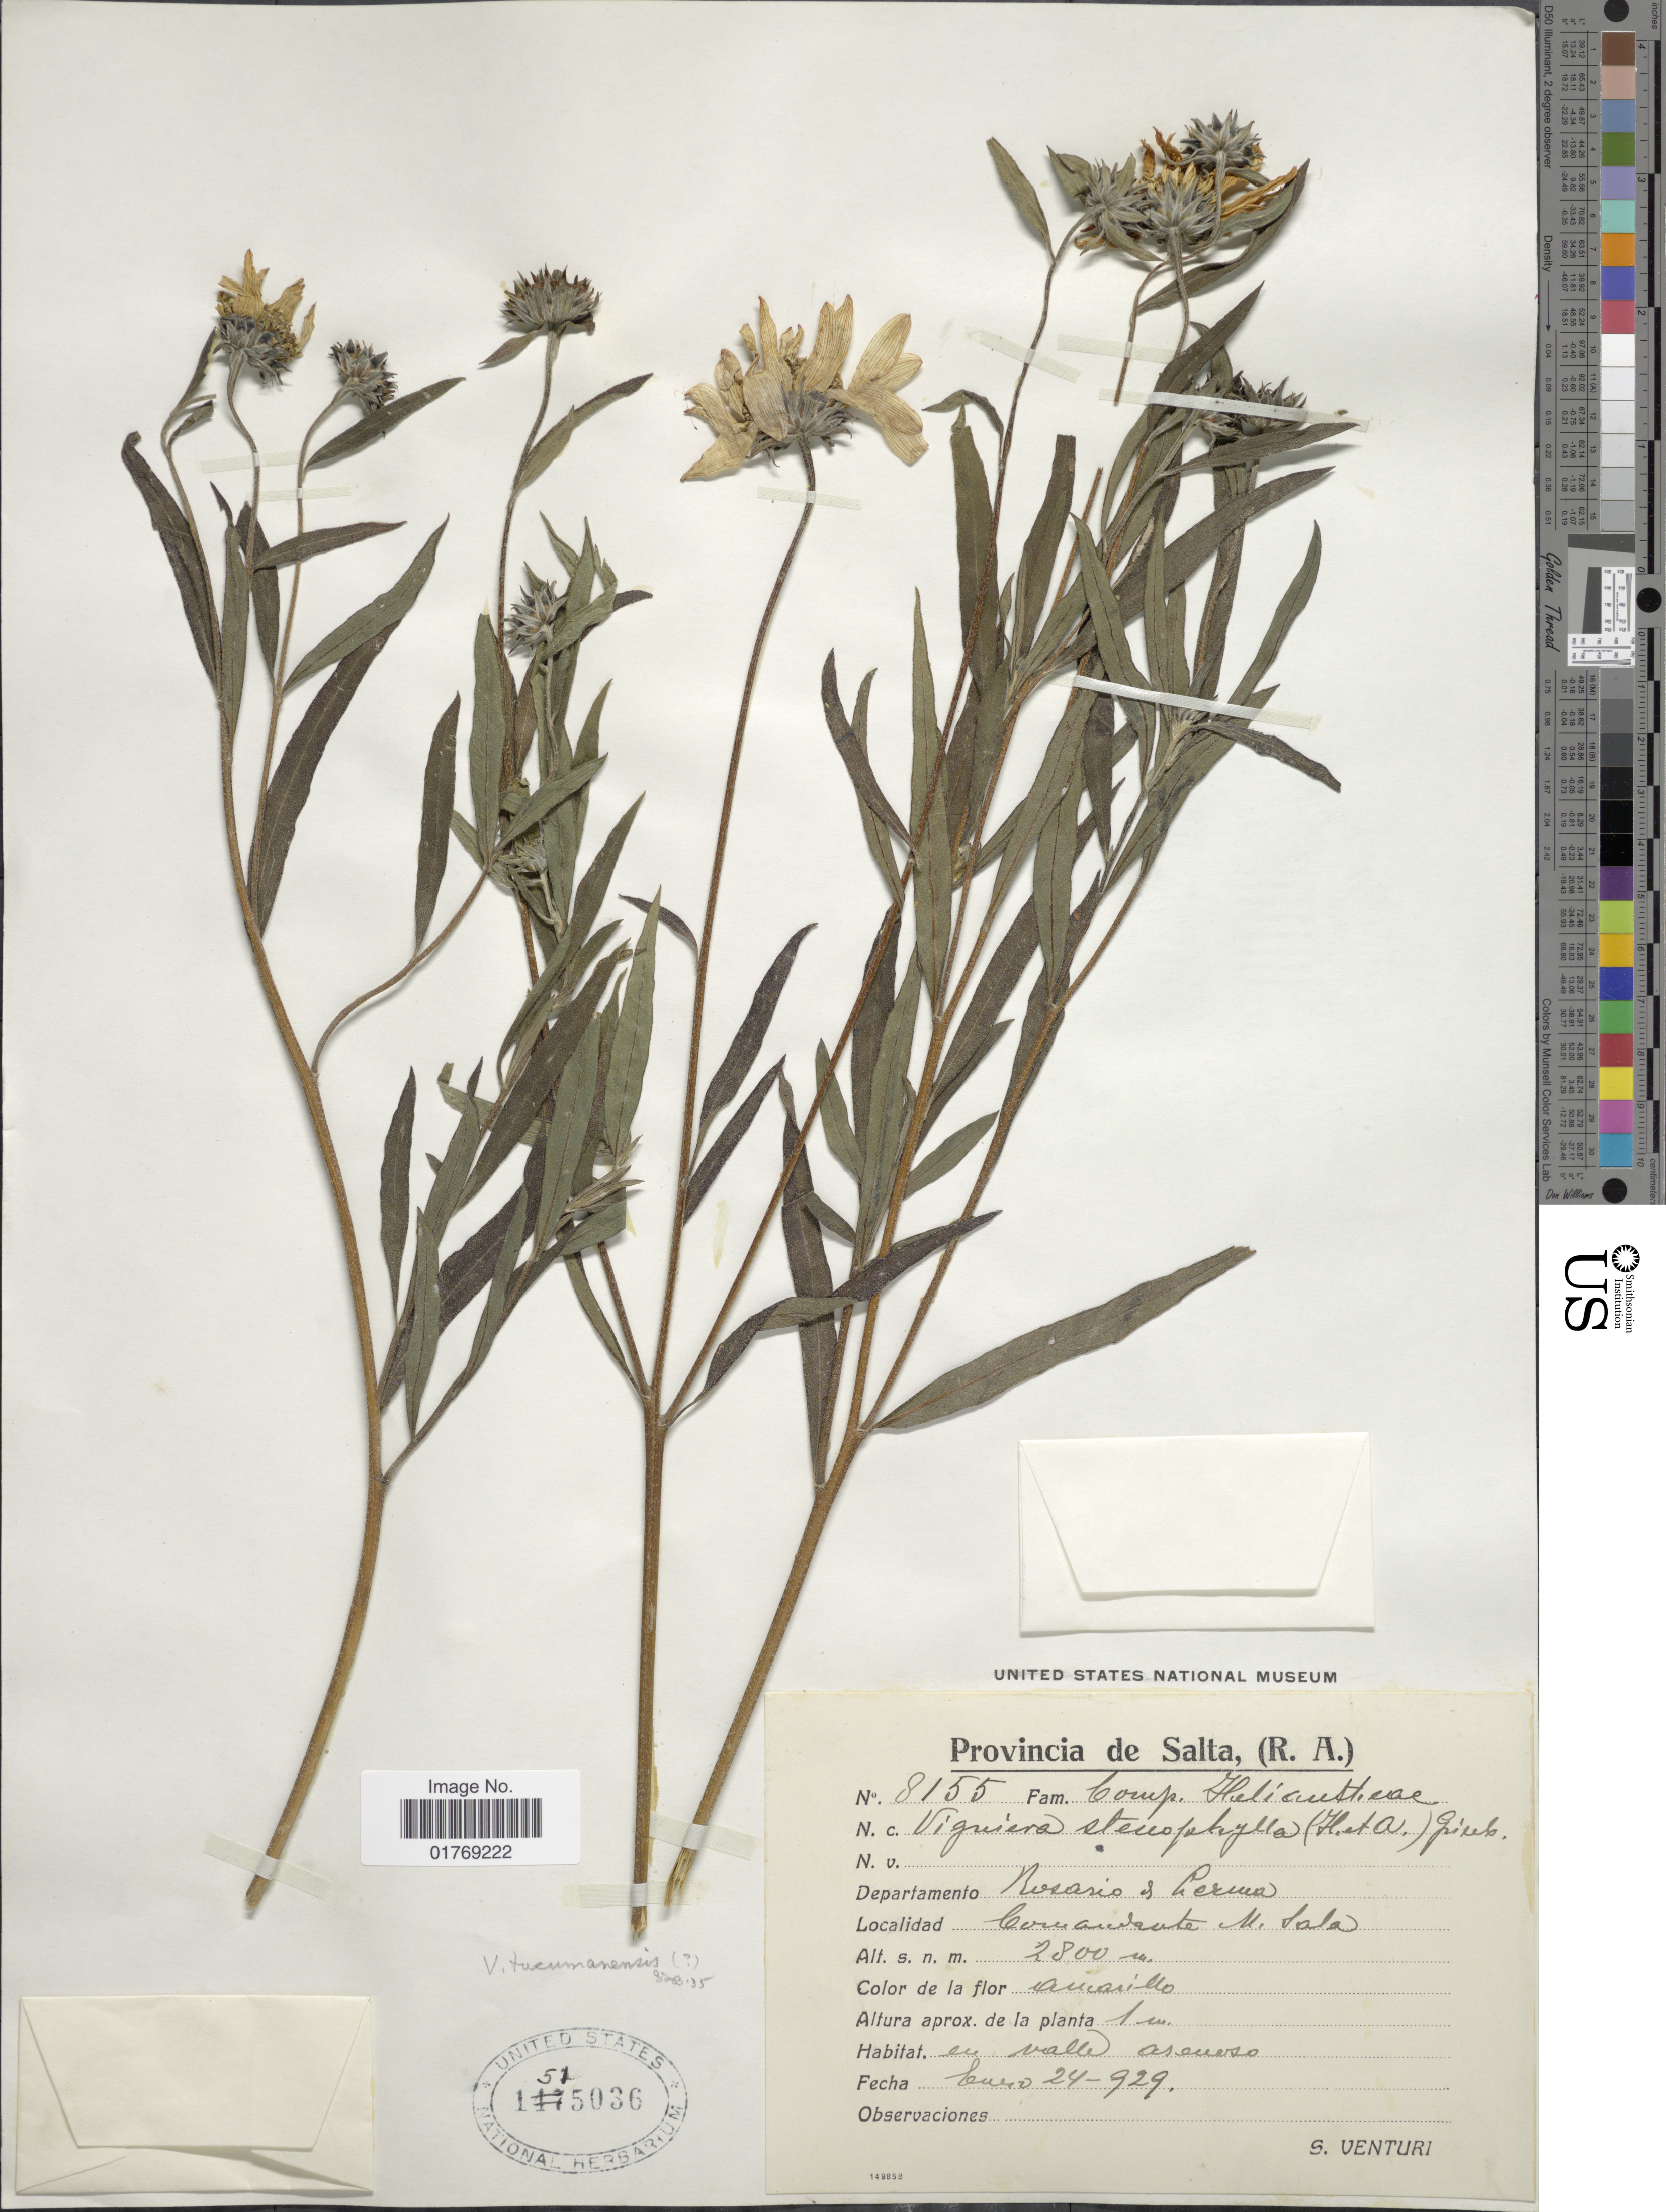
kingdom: Plantae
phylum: Tracheophyta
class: Magnoliopsida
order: Asterales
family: Asteraceae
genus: Viguiera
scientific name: Viguiera tucumanensis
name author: (Hook. & Arn.) Griseb.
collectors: S. Venturi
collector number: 8155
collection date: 1929-01-24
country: Argentina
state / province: Salta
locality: Provincia de Salta, (R.A.). Departamento Rosario de Lerma. Comamdante M. Sala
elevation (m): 2800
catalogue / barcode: US 1515036